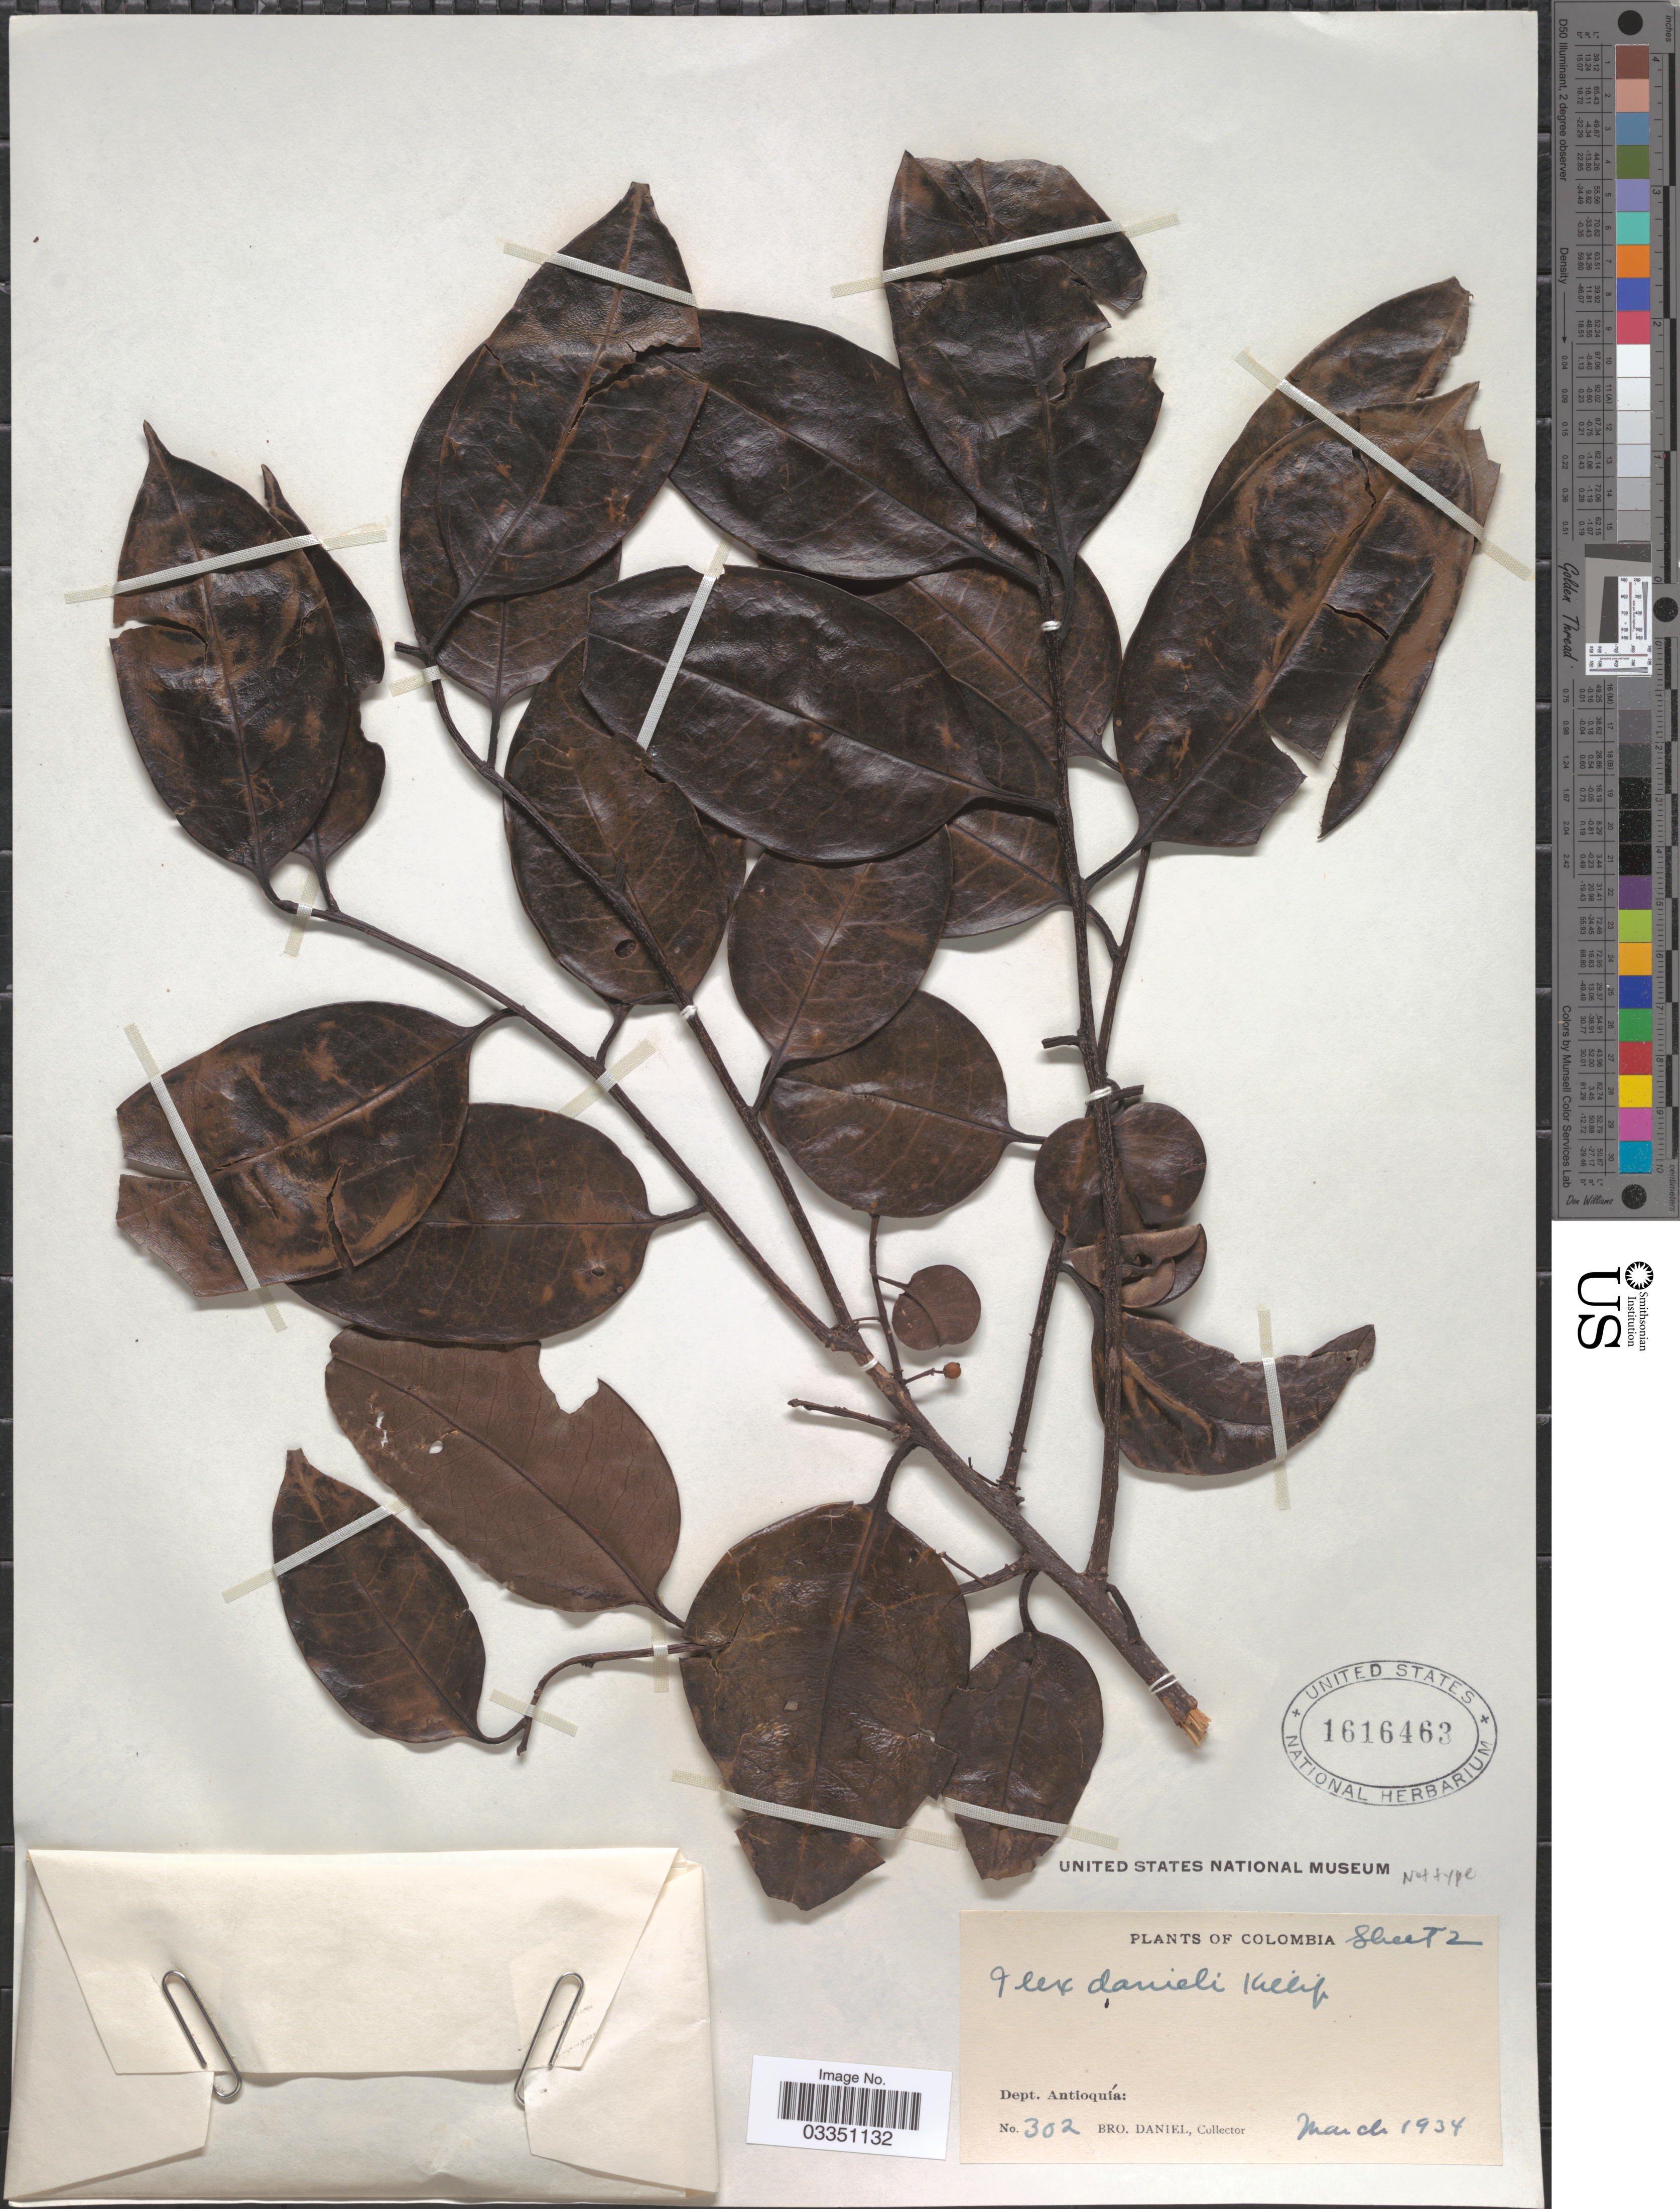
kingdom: Plantae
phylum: Tracheophyta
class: Magnoliopsida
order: Aquifoliales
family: Aquifoliaceae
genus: Ilex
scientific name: Ilex danielis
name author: Killip & Cuatrec.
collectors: Bro. Daniel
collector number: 302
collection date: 1934-03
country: Colombia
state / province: Antioquia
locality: Dept. Antioquía.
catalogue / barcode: US 1616463